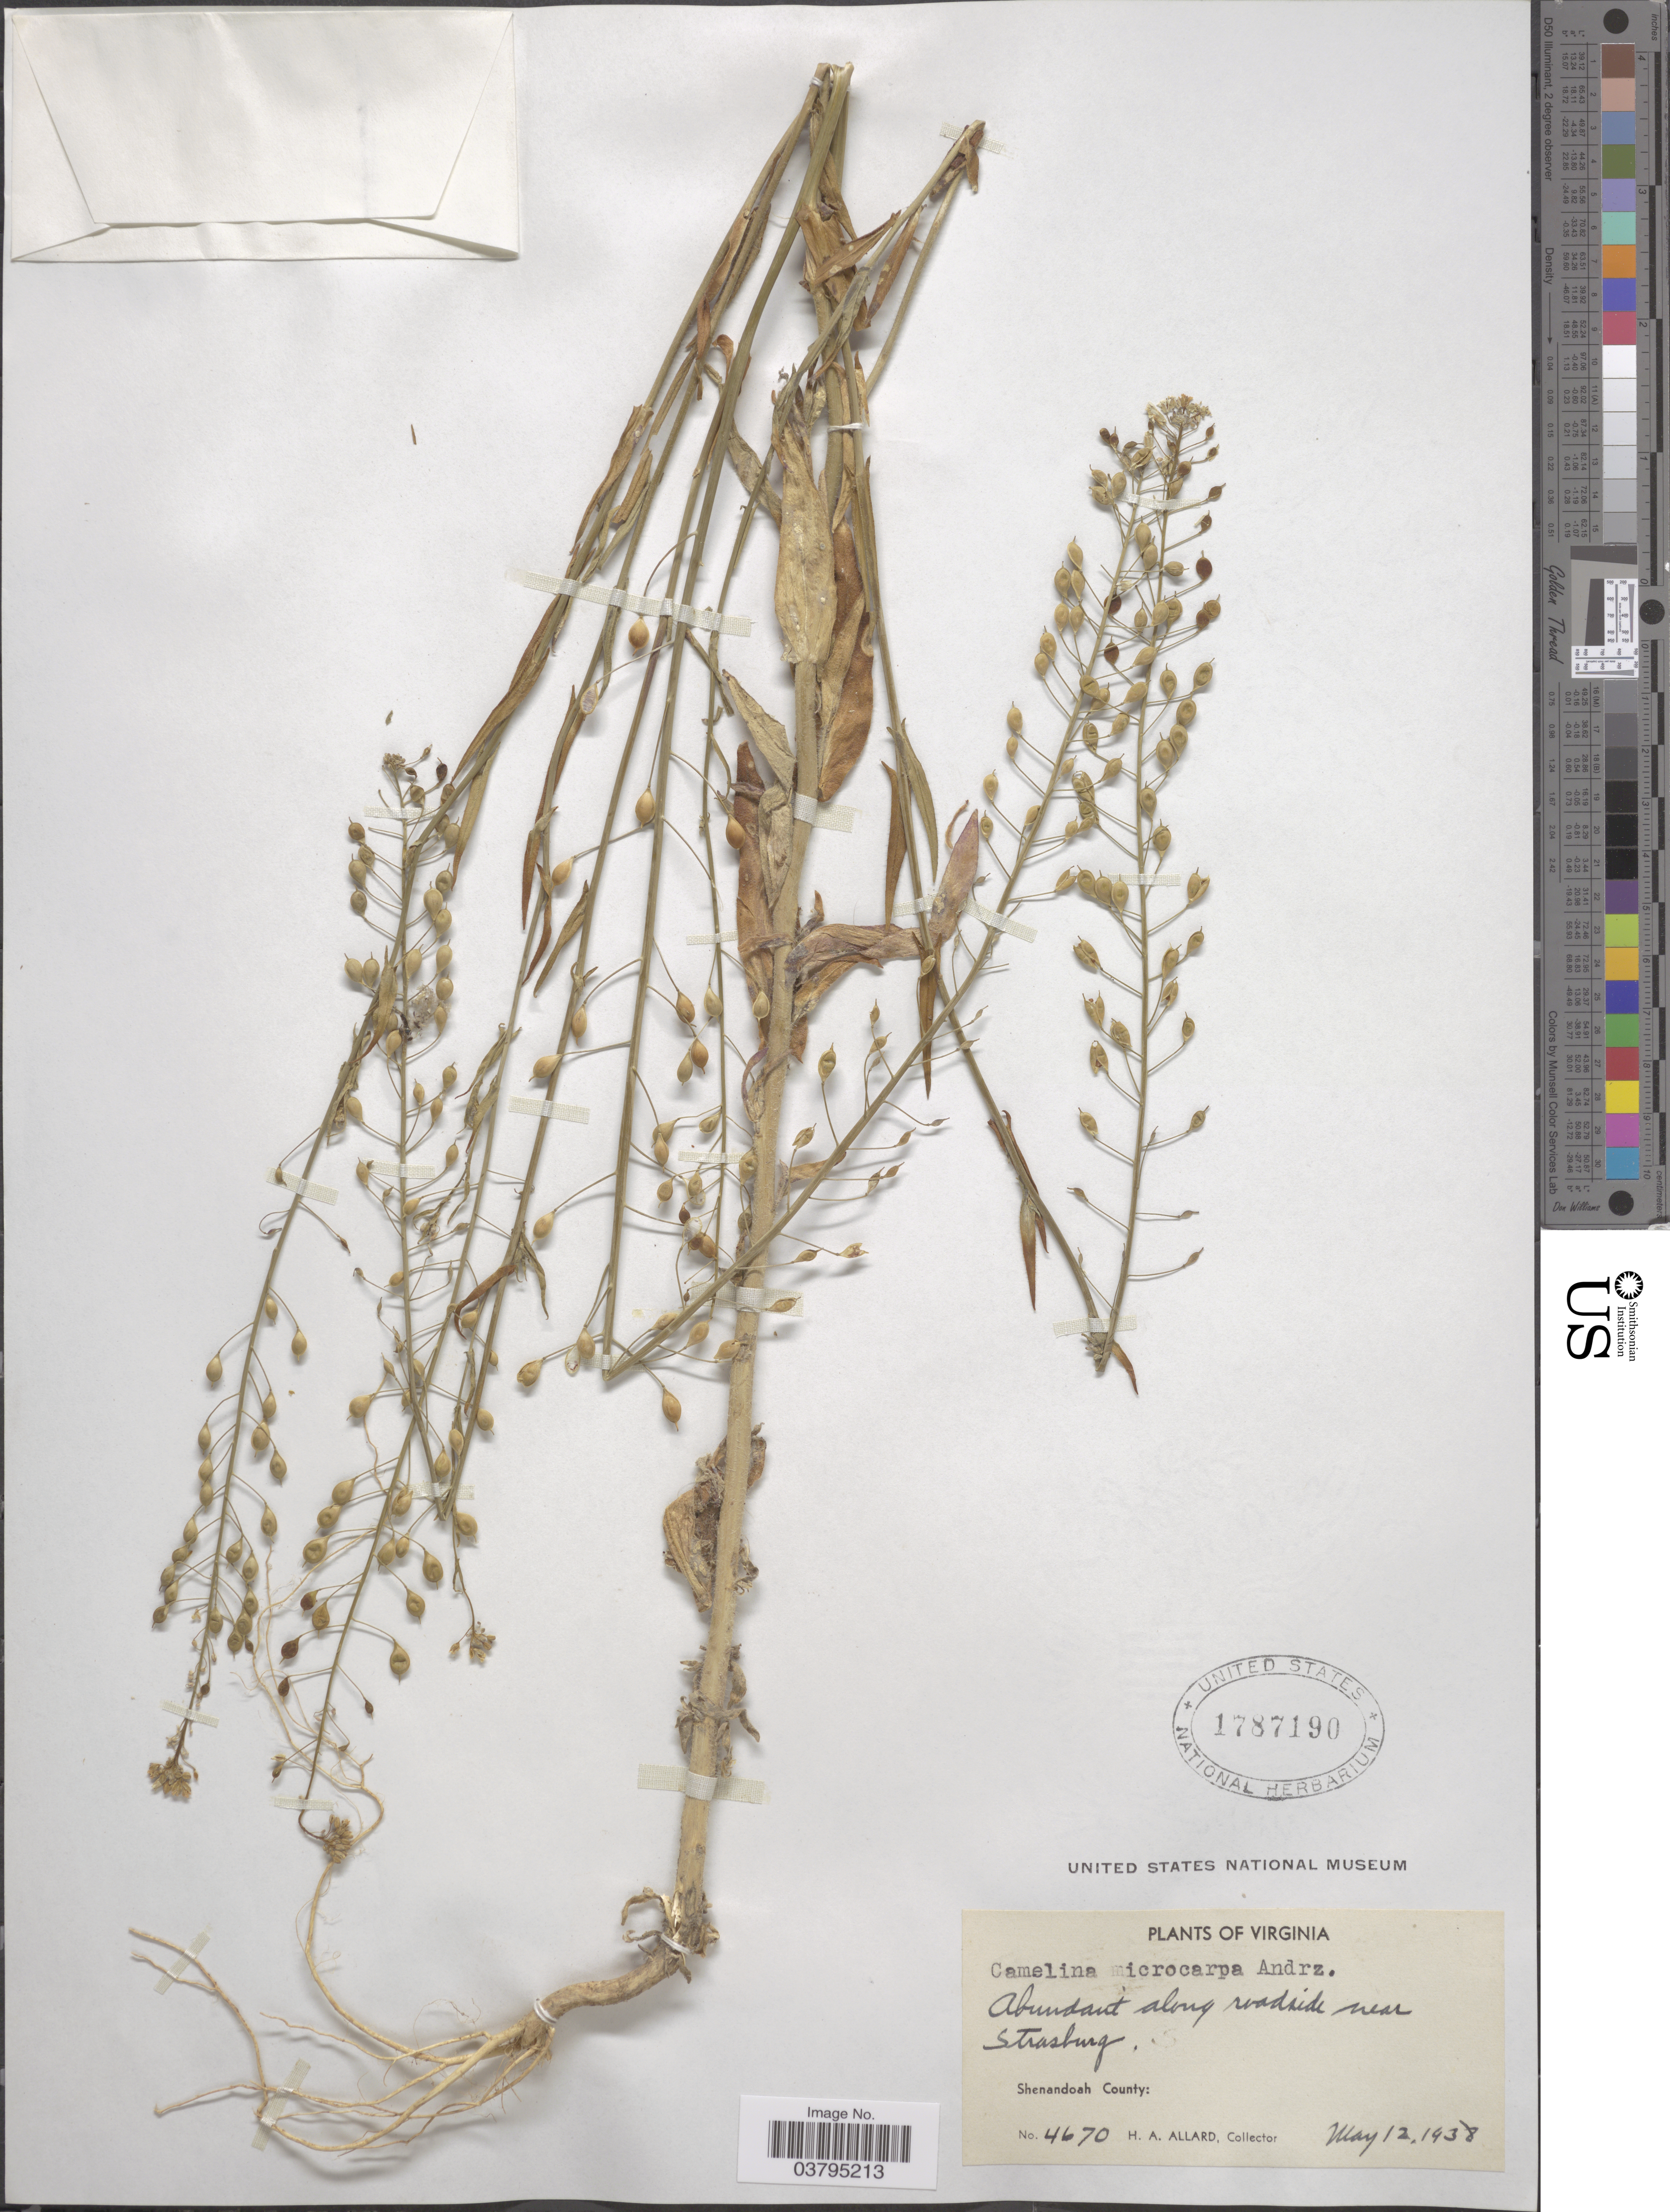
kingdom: Plantae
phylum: Tracheophyta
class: Magnoliopsida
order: Brassicales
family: Brassicaceae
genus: Camelina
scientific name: Camelina microcarpa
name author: DC.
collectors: H. A. Allard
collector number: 4670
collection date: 1938-05-12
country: United States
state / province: Virginia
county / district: Shenandoah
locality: Abundant along roadside near Strasburg. Shenandoah County.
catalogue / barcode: US 1787190